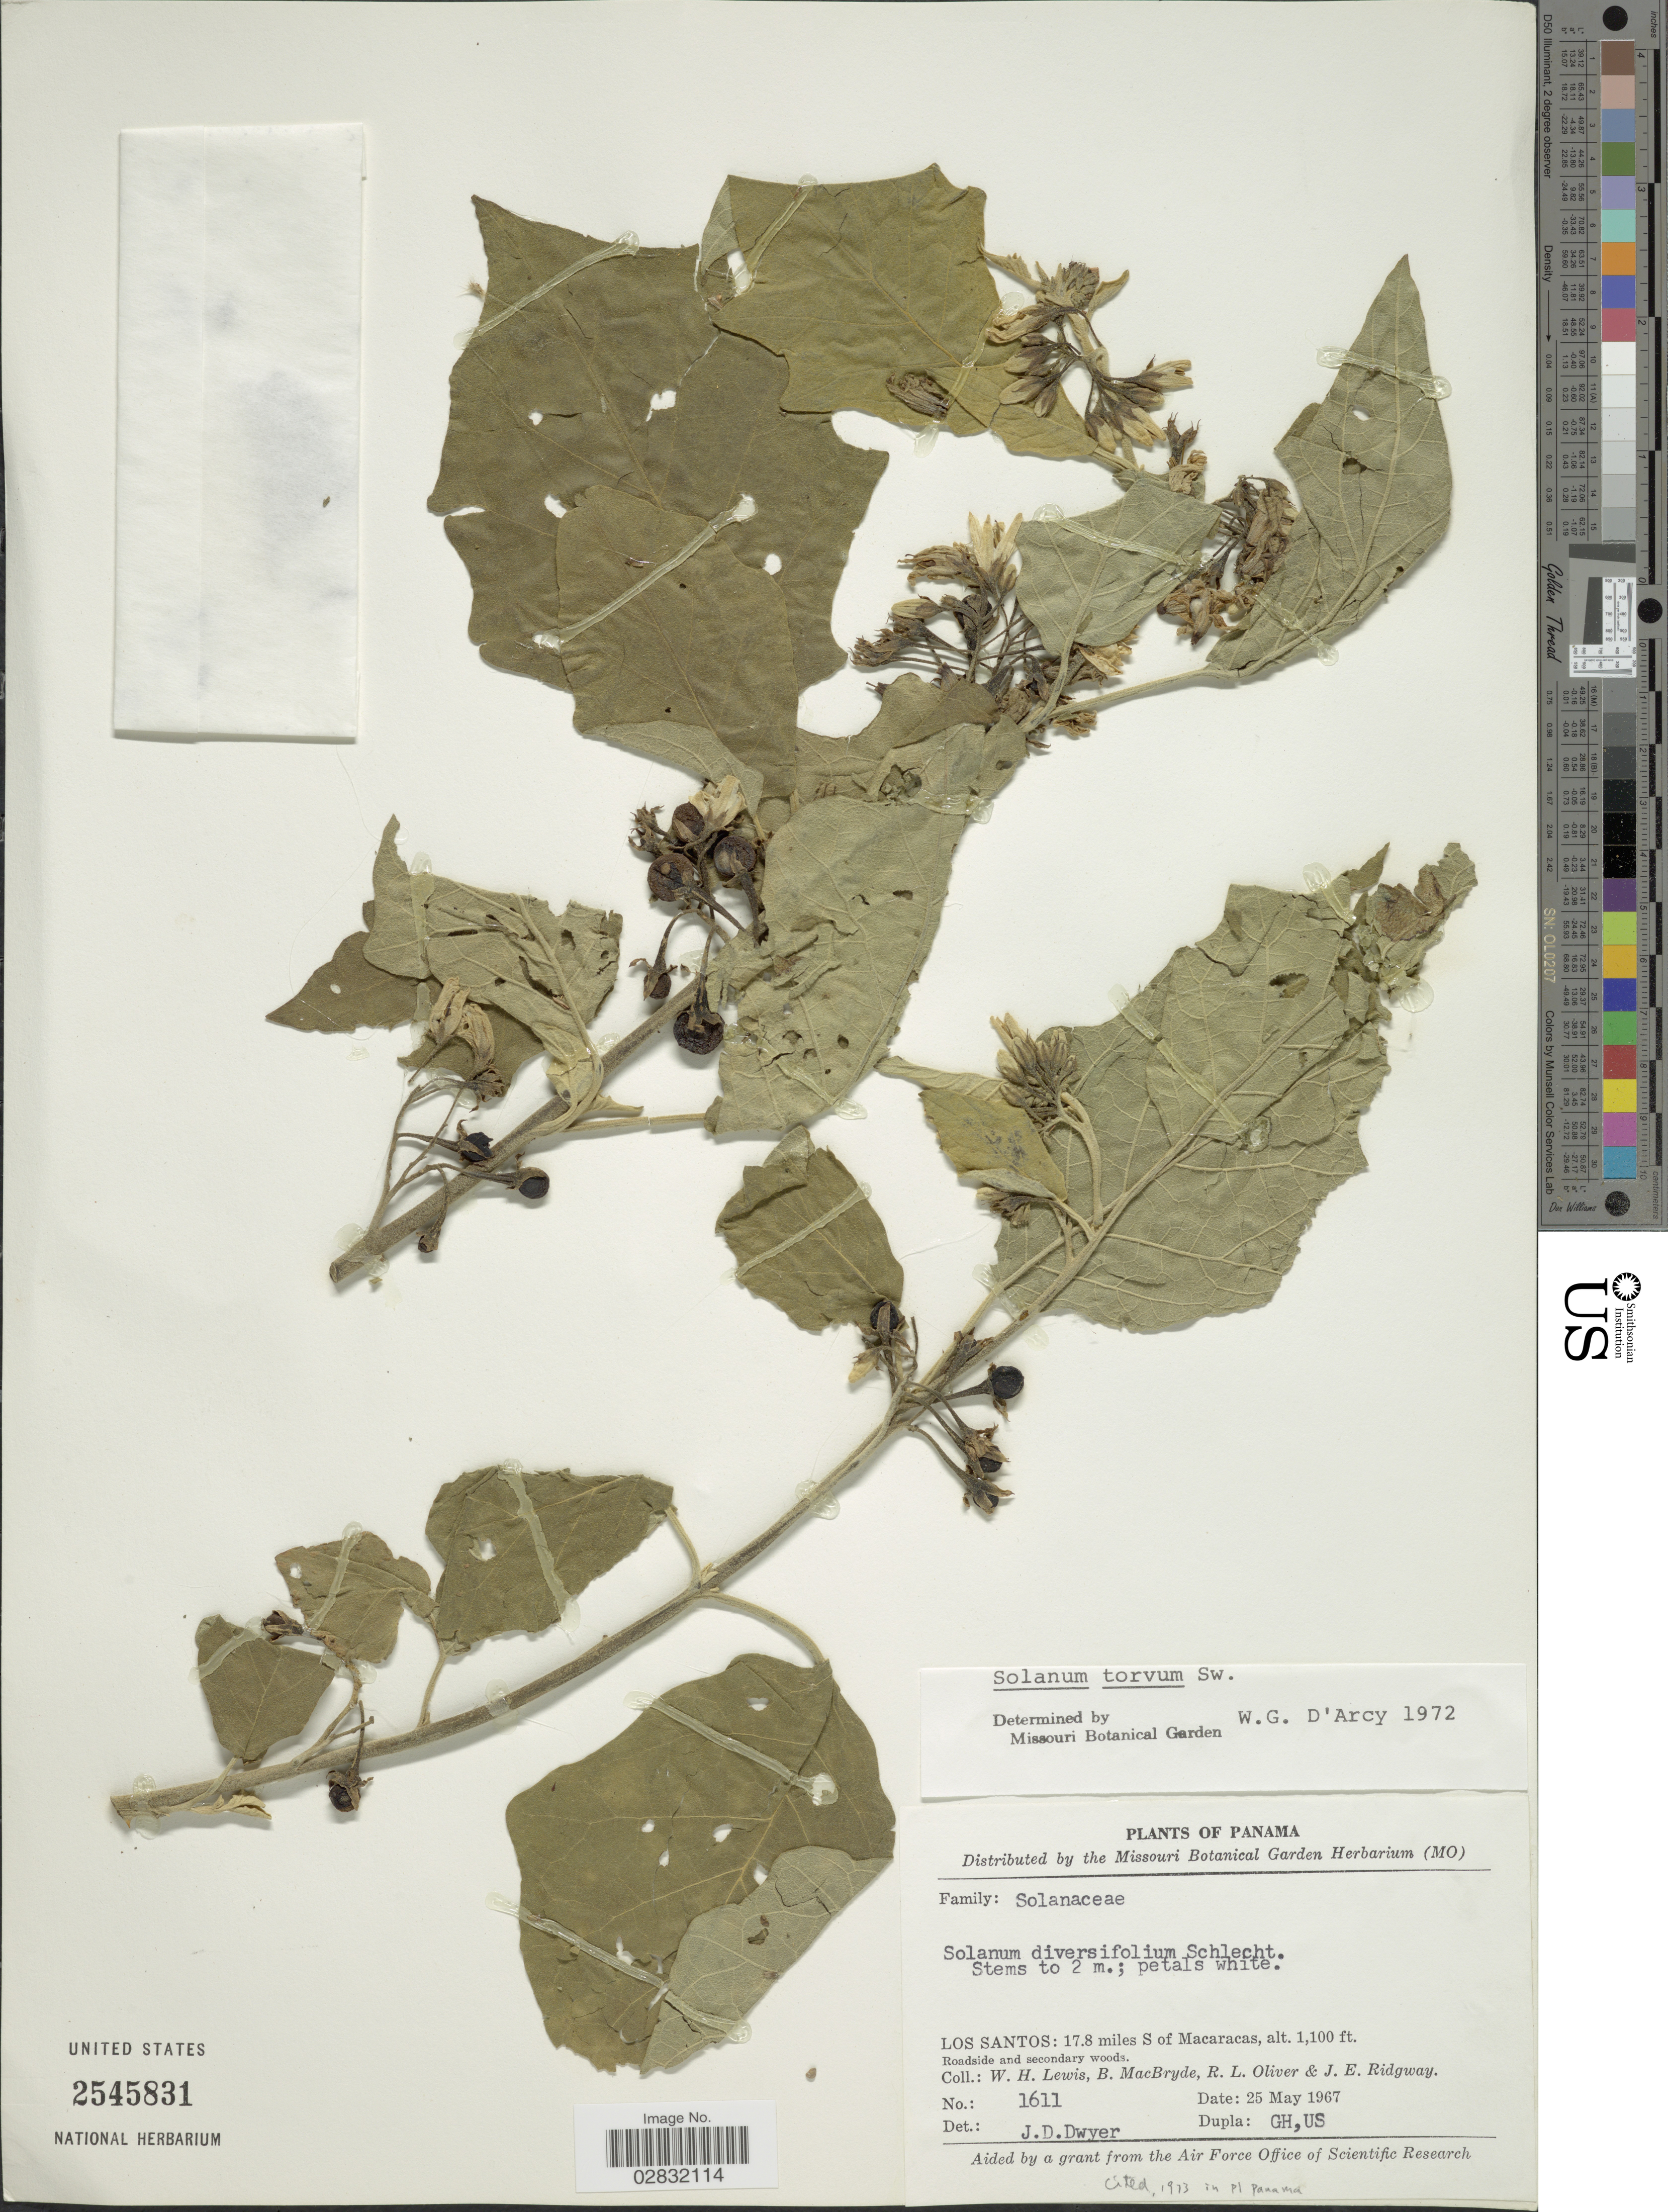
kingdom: Plantae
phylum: Tracheophyta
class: Magnoliopsida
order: Solanales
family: Solanaceae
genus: Solanum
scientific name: Solanum torvum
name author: Sw.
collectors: W. H. Lewis, B. MacBryde, R. Oliver & J. Ridgway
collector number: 1611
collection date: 1967-05-25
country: Panama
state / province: Los Santos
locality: Los Santos: 17.8 miles S of Macaracas.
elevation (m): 335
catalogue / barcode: US 2545831